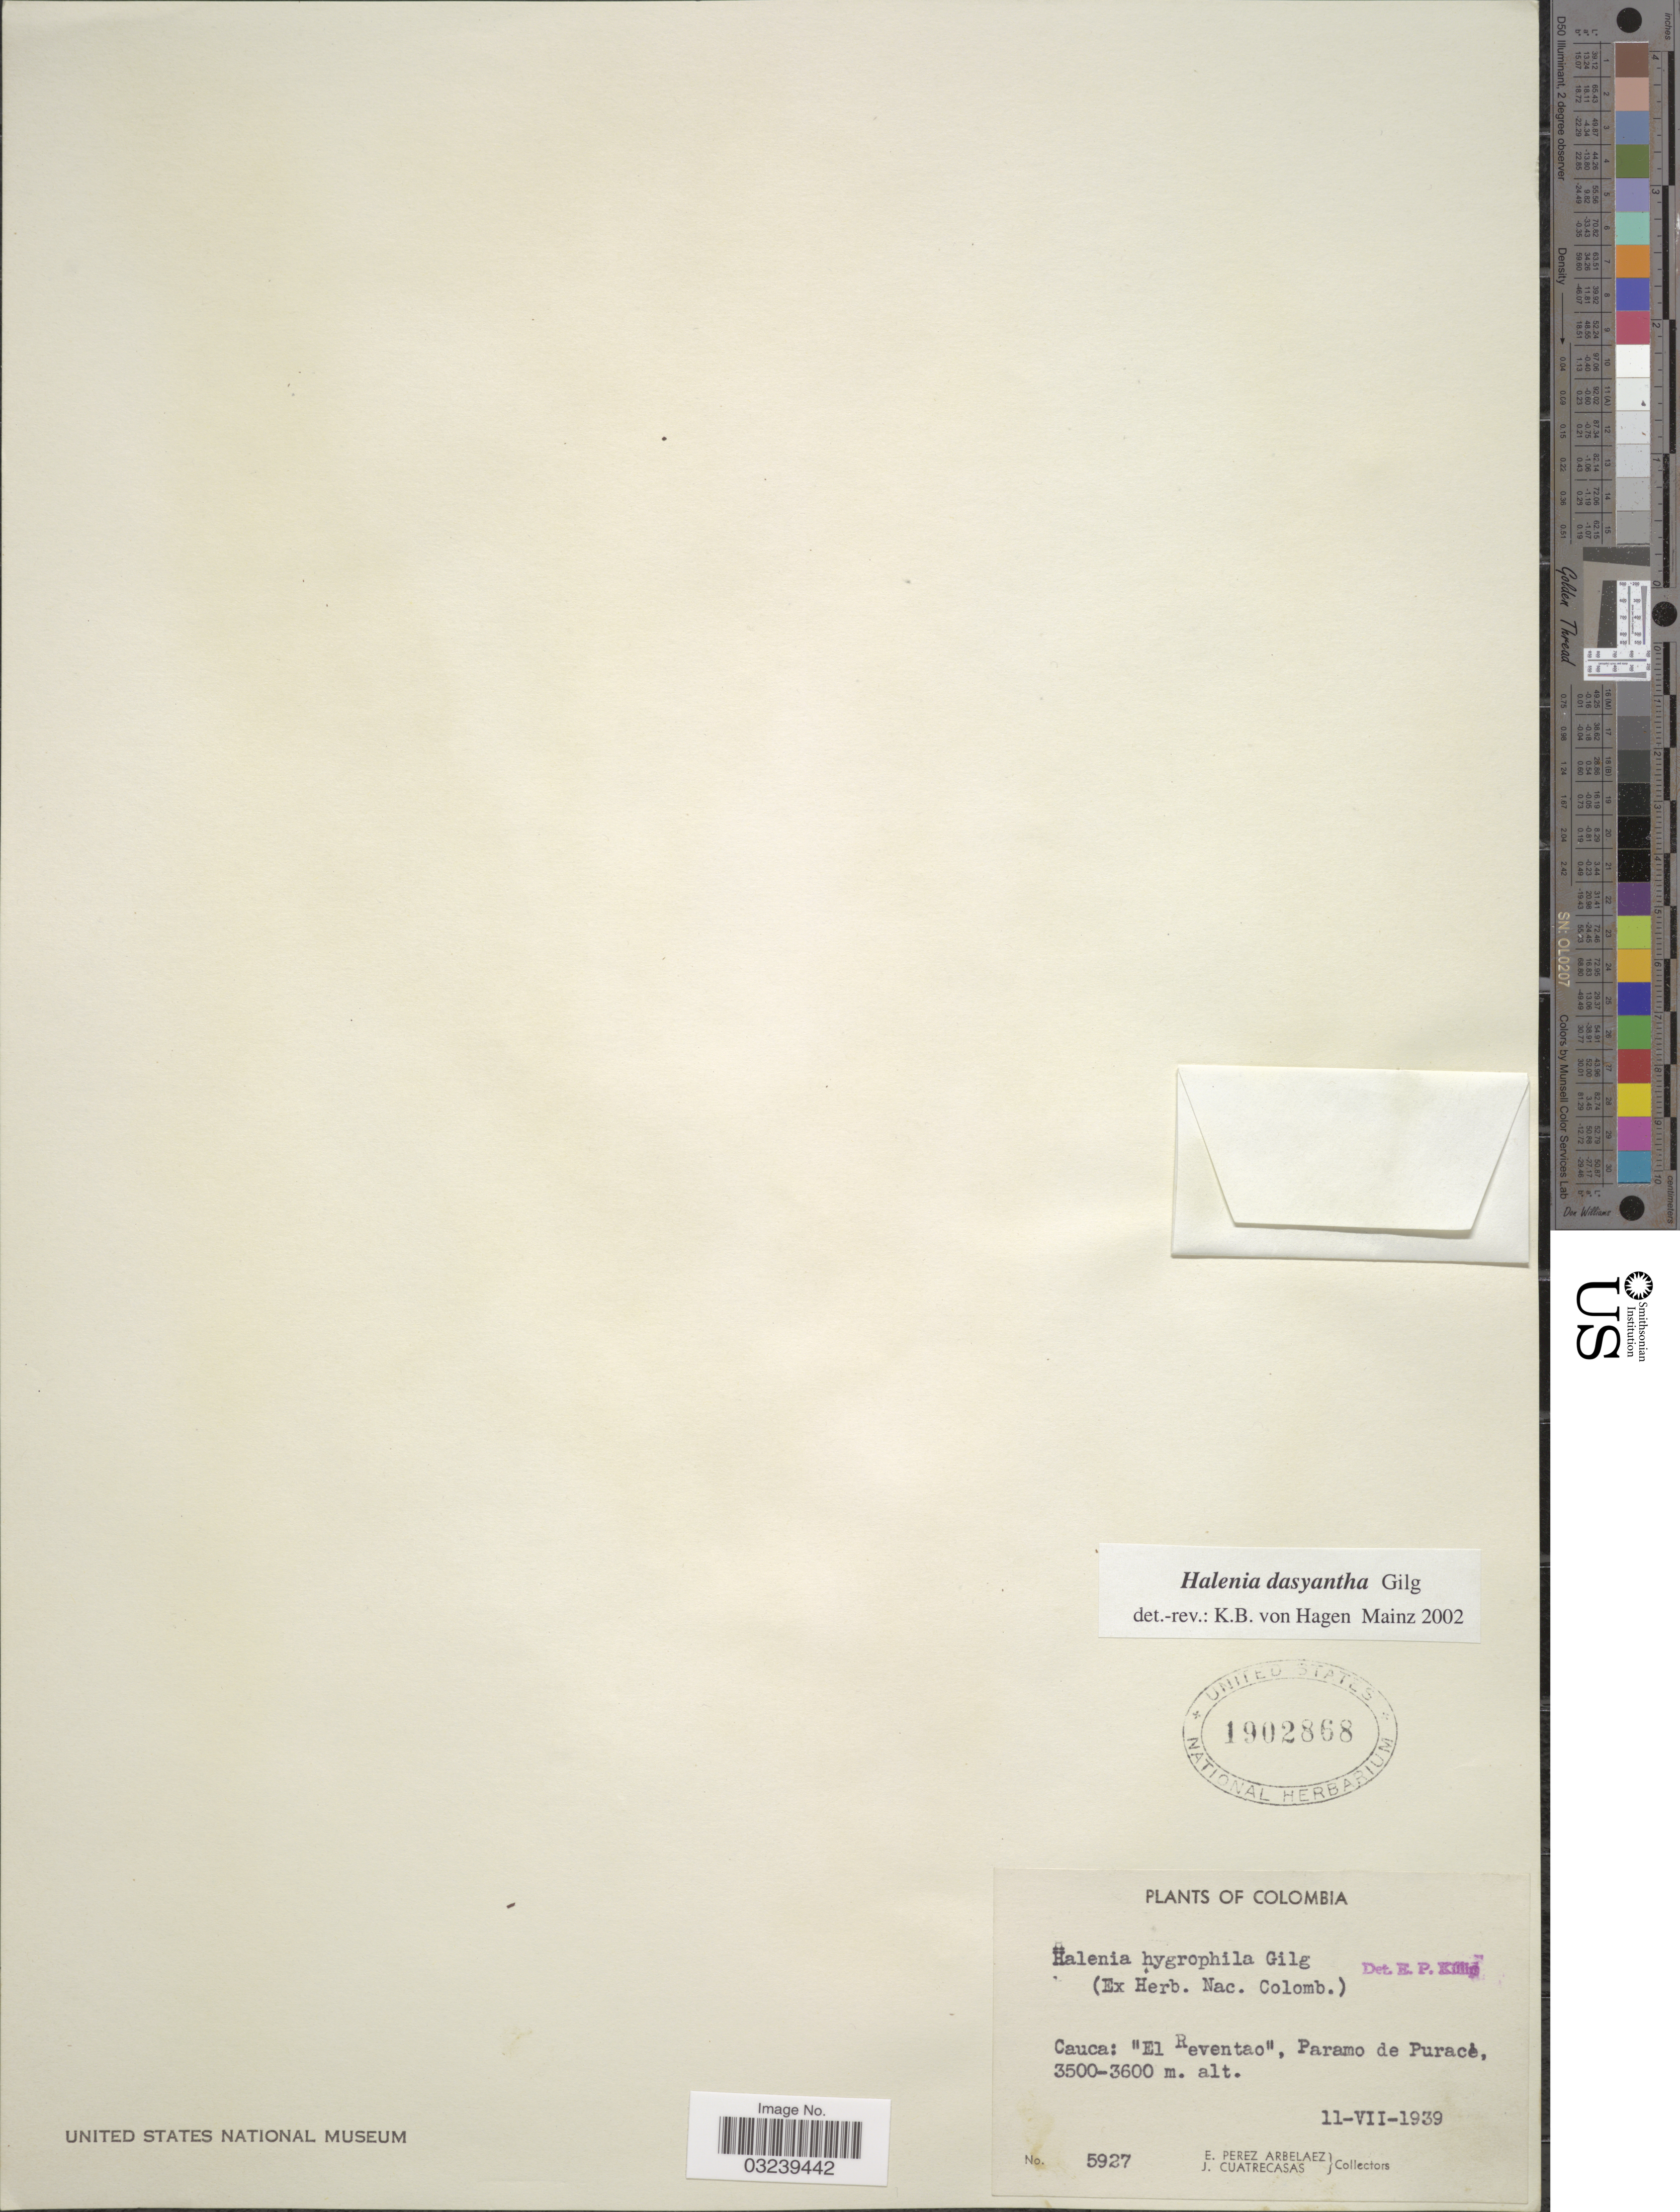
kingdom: Plantae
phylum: Tracheophyta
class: Magnoliopsida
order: Gentianales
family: Gentianaceae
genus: Halenia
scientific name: Halenia dasyantha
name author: Gilg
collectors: E. Pérez Arbeláez & J. Cuatrecasas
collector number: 5927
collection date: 1939-07-11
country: Colombia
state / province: Cauca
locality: El Reventao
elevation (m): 3500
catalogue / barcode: US 1902868